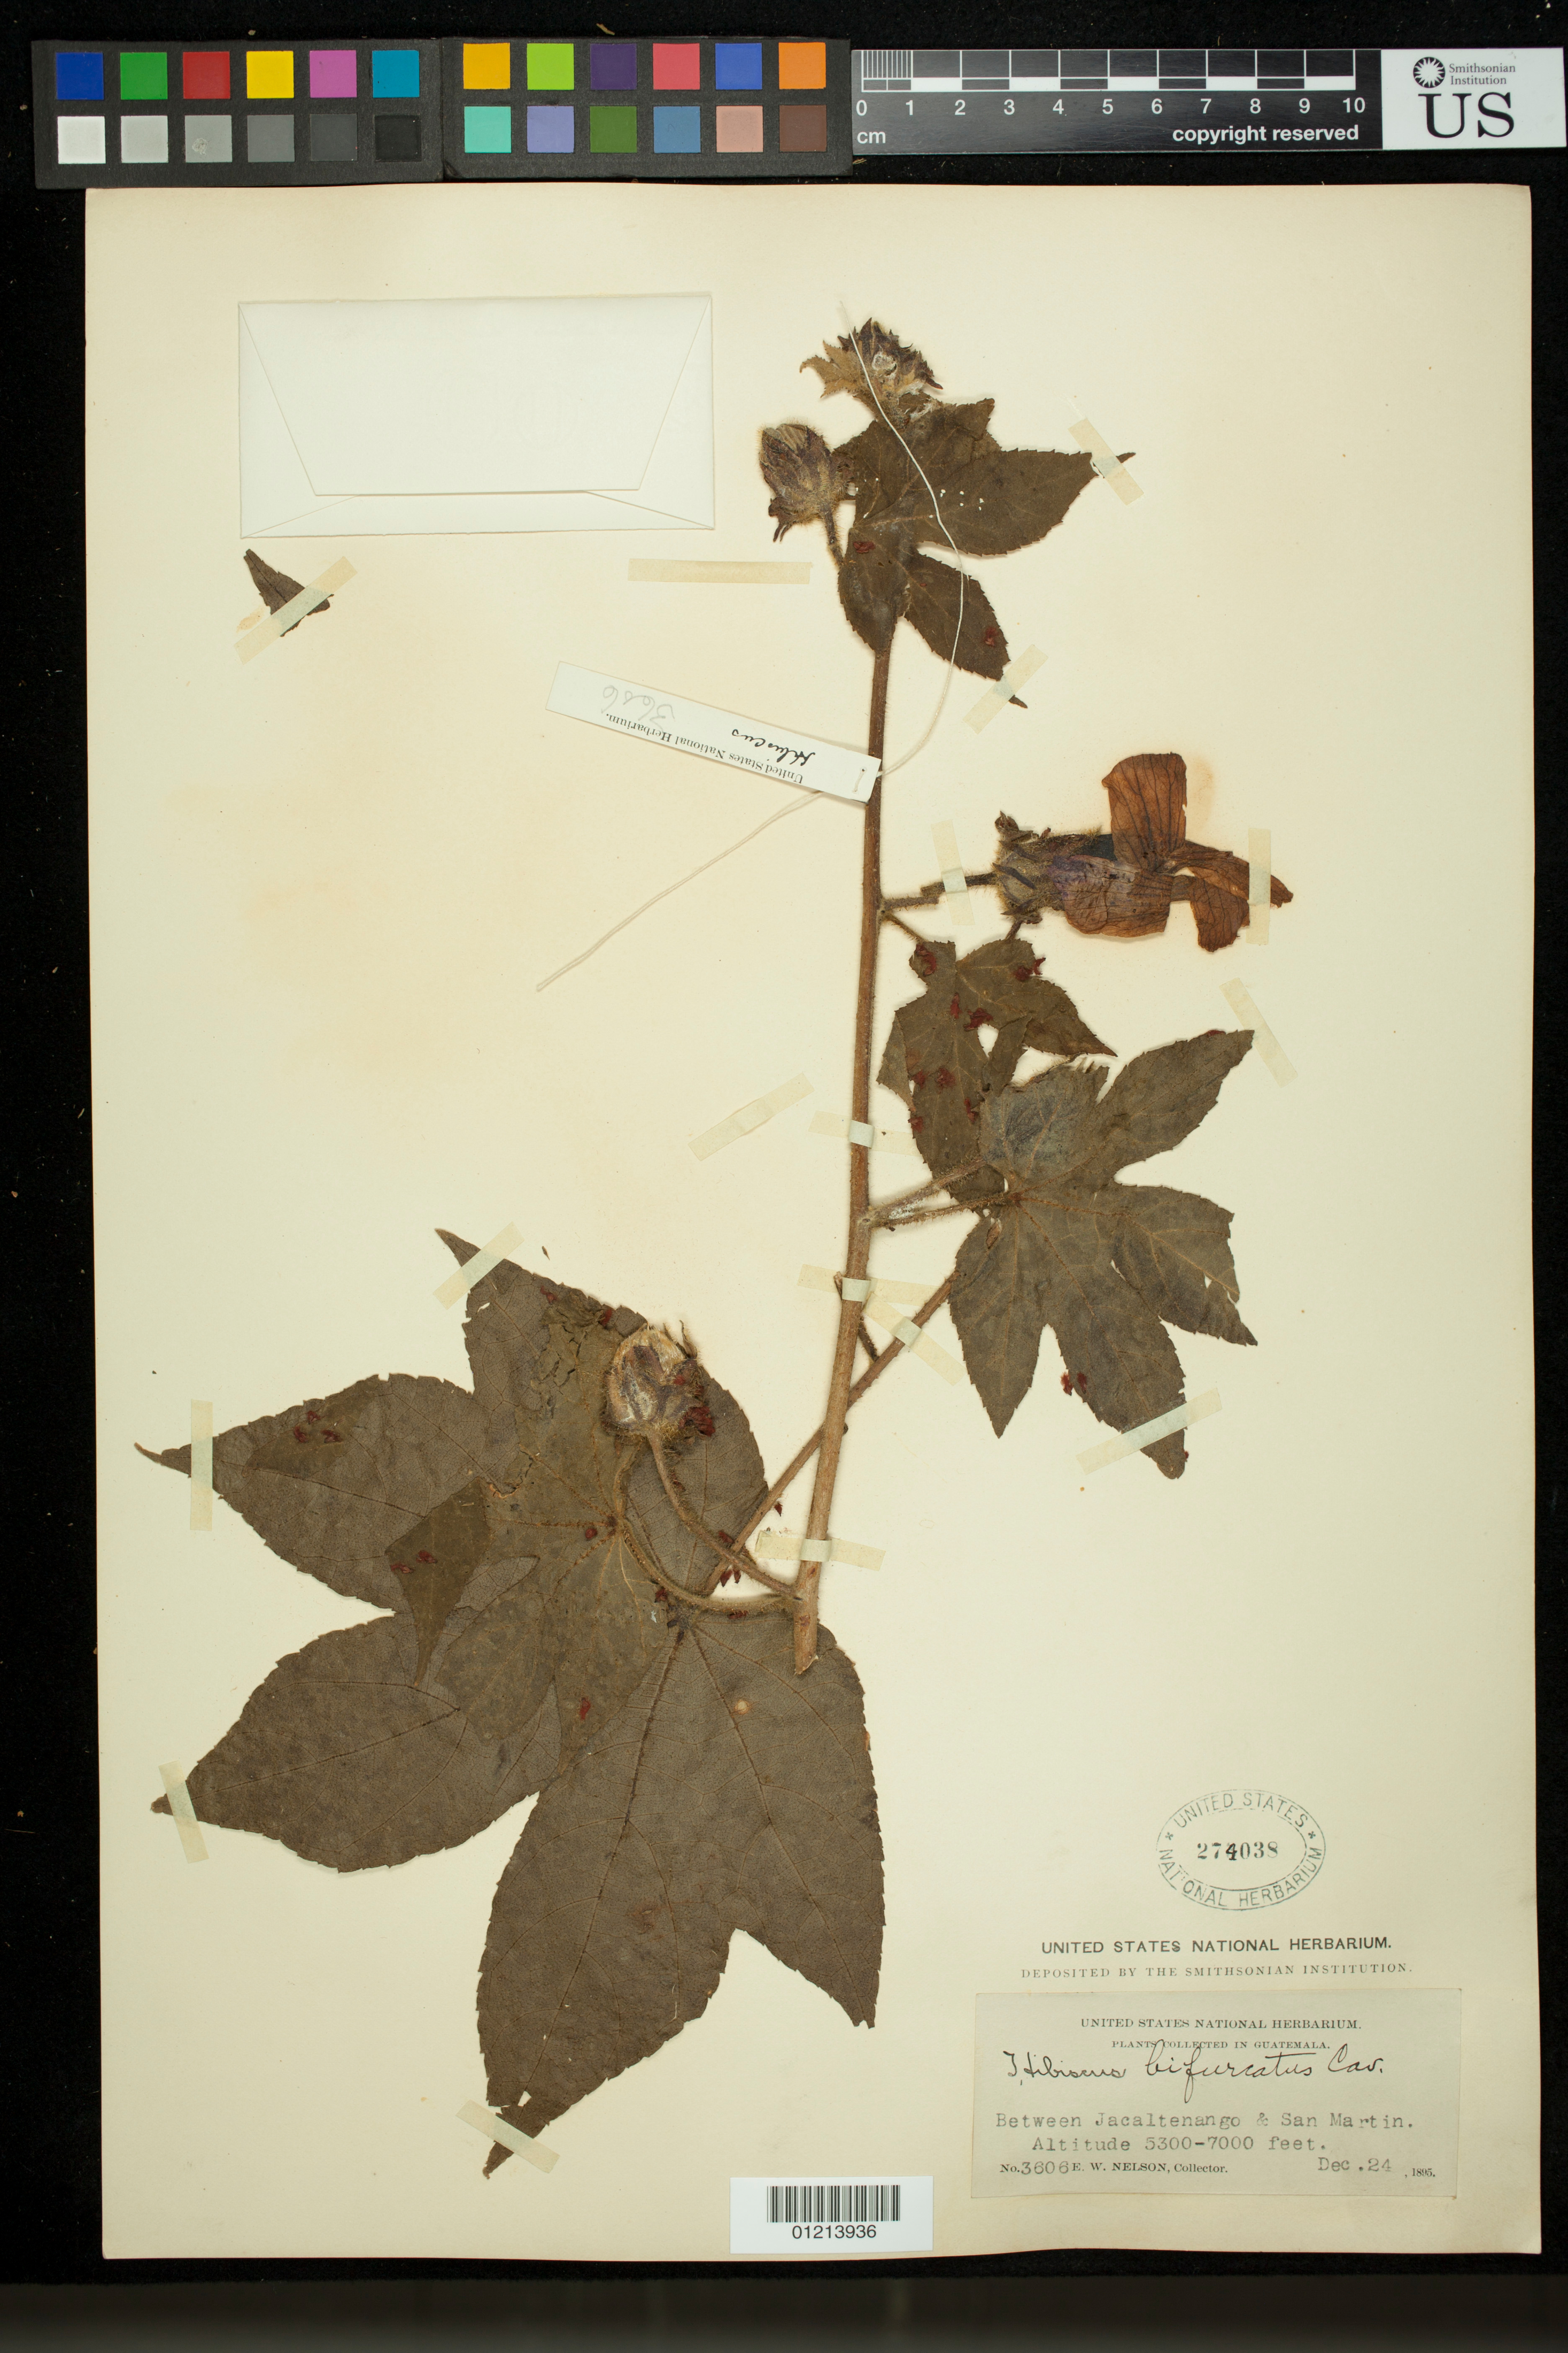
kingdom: Plantae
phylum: Tracheophyta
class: Magnoliopsida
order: Malvales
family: Malvaceae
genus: Sabdariffa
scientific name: Sabdariffa bifurcata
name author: (Cav.) M.C. Duarte & V.N.Yoshikawa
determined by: Dorr, Laurence J., Curator (BOT), Smithsonian Institution - National Museum of Natural History (UNITED STATES)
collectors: E. W. Nelson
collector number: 3606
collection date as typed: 24 Dec 1895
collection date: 1895-12-24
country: Guatemala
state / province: Huehuetenango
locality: Between Jacaltenango & San Martin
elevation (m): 1615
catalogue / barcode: US 274038